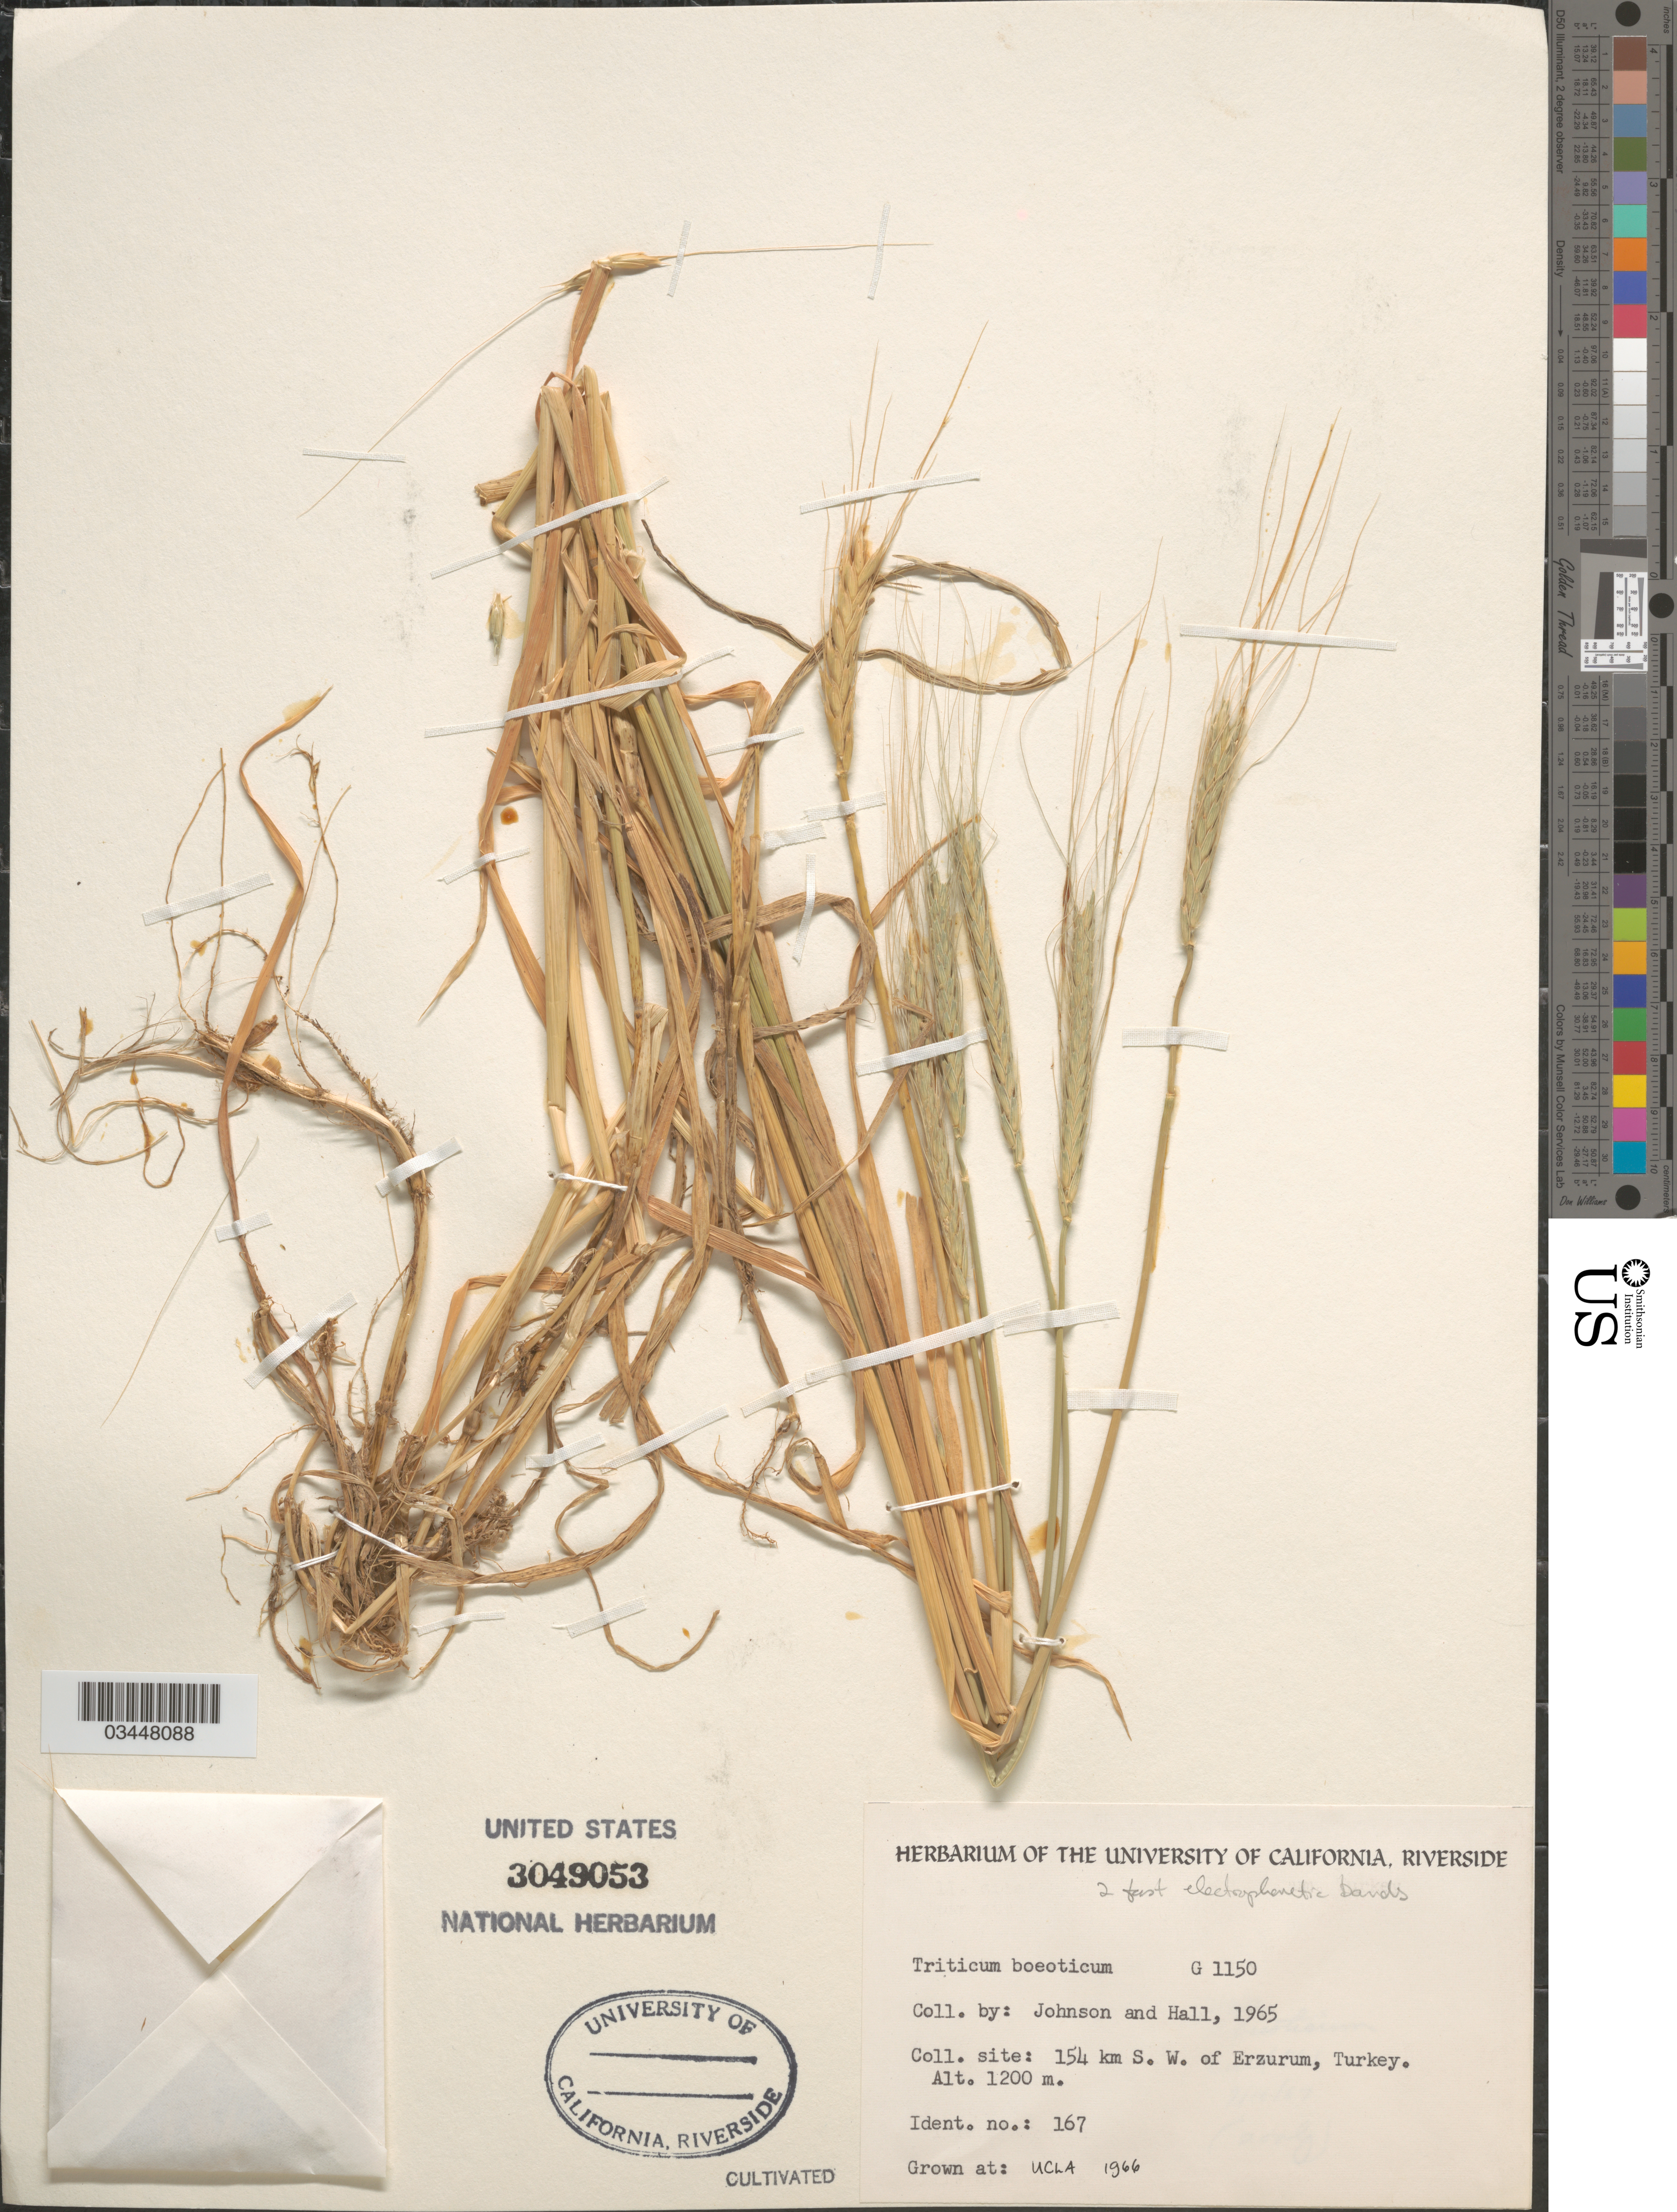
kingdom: Plantae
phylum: Tracheophyta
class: Liliopsida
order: Poales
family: Poaceae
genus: Triticum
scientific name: Triticum boeoticum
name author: Boiss.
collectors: ex herb. Univ. of California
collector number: G1150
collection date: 1966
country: United States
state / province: California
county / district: Los Angeles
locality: UCLA.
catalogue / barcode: US 3049053